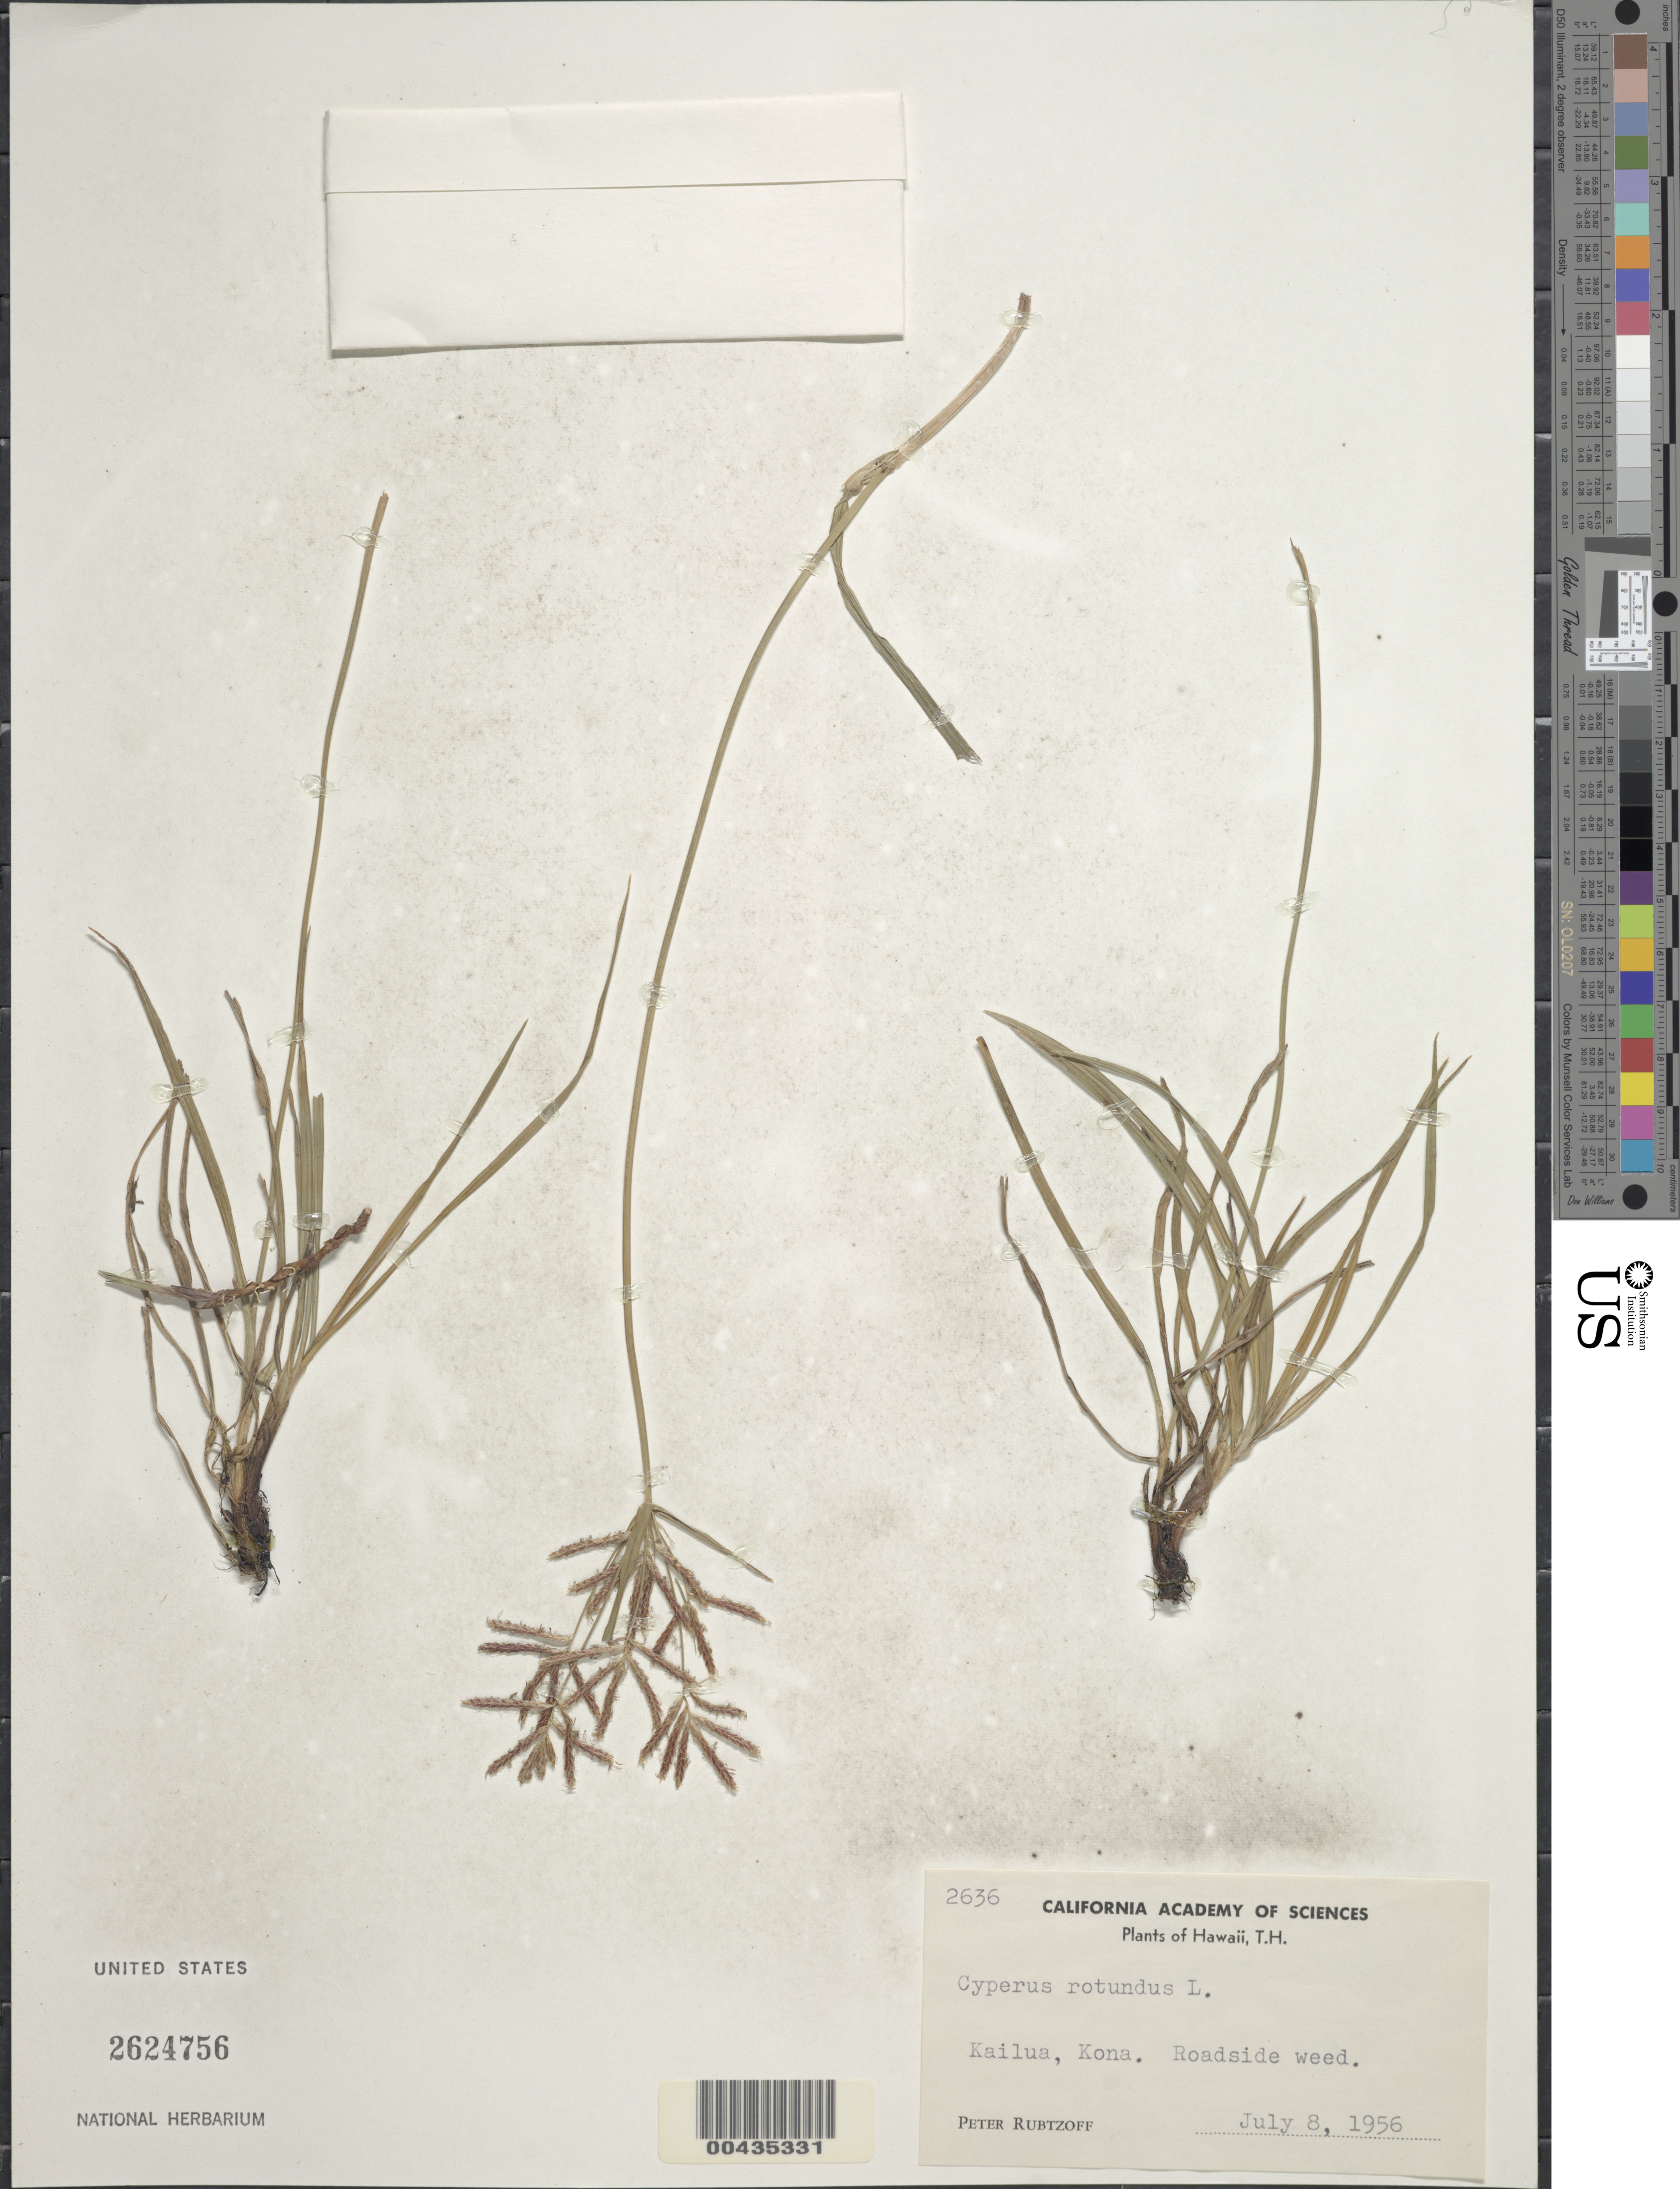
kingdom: Plantae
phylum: Tracheophyta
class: Liliopsida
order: Poales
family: Cyperaceae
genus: Cyperus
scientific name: Cyperus rotundus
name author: L.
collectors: P. Rubtzoff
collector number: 2636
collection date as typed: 8 Jul 1956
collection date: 1956-07-08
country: United States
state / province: Hawaii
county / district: Kauai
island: Kaua'i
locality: Kailua, Kona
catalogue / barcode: US 2624756